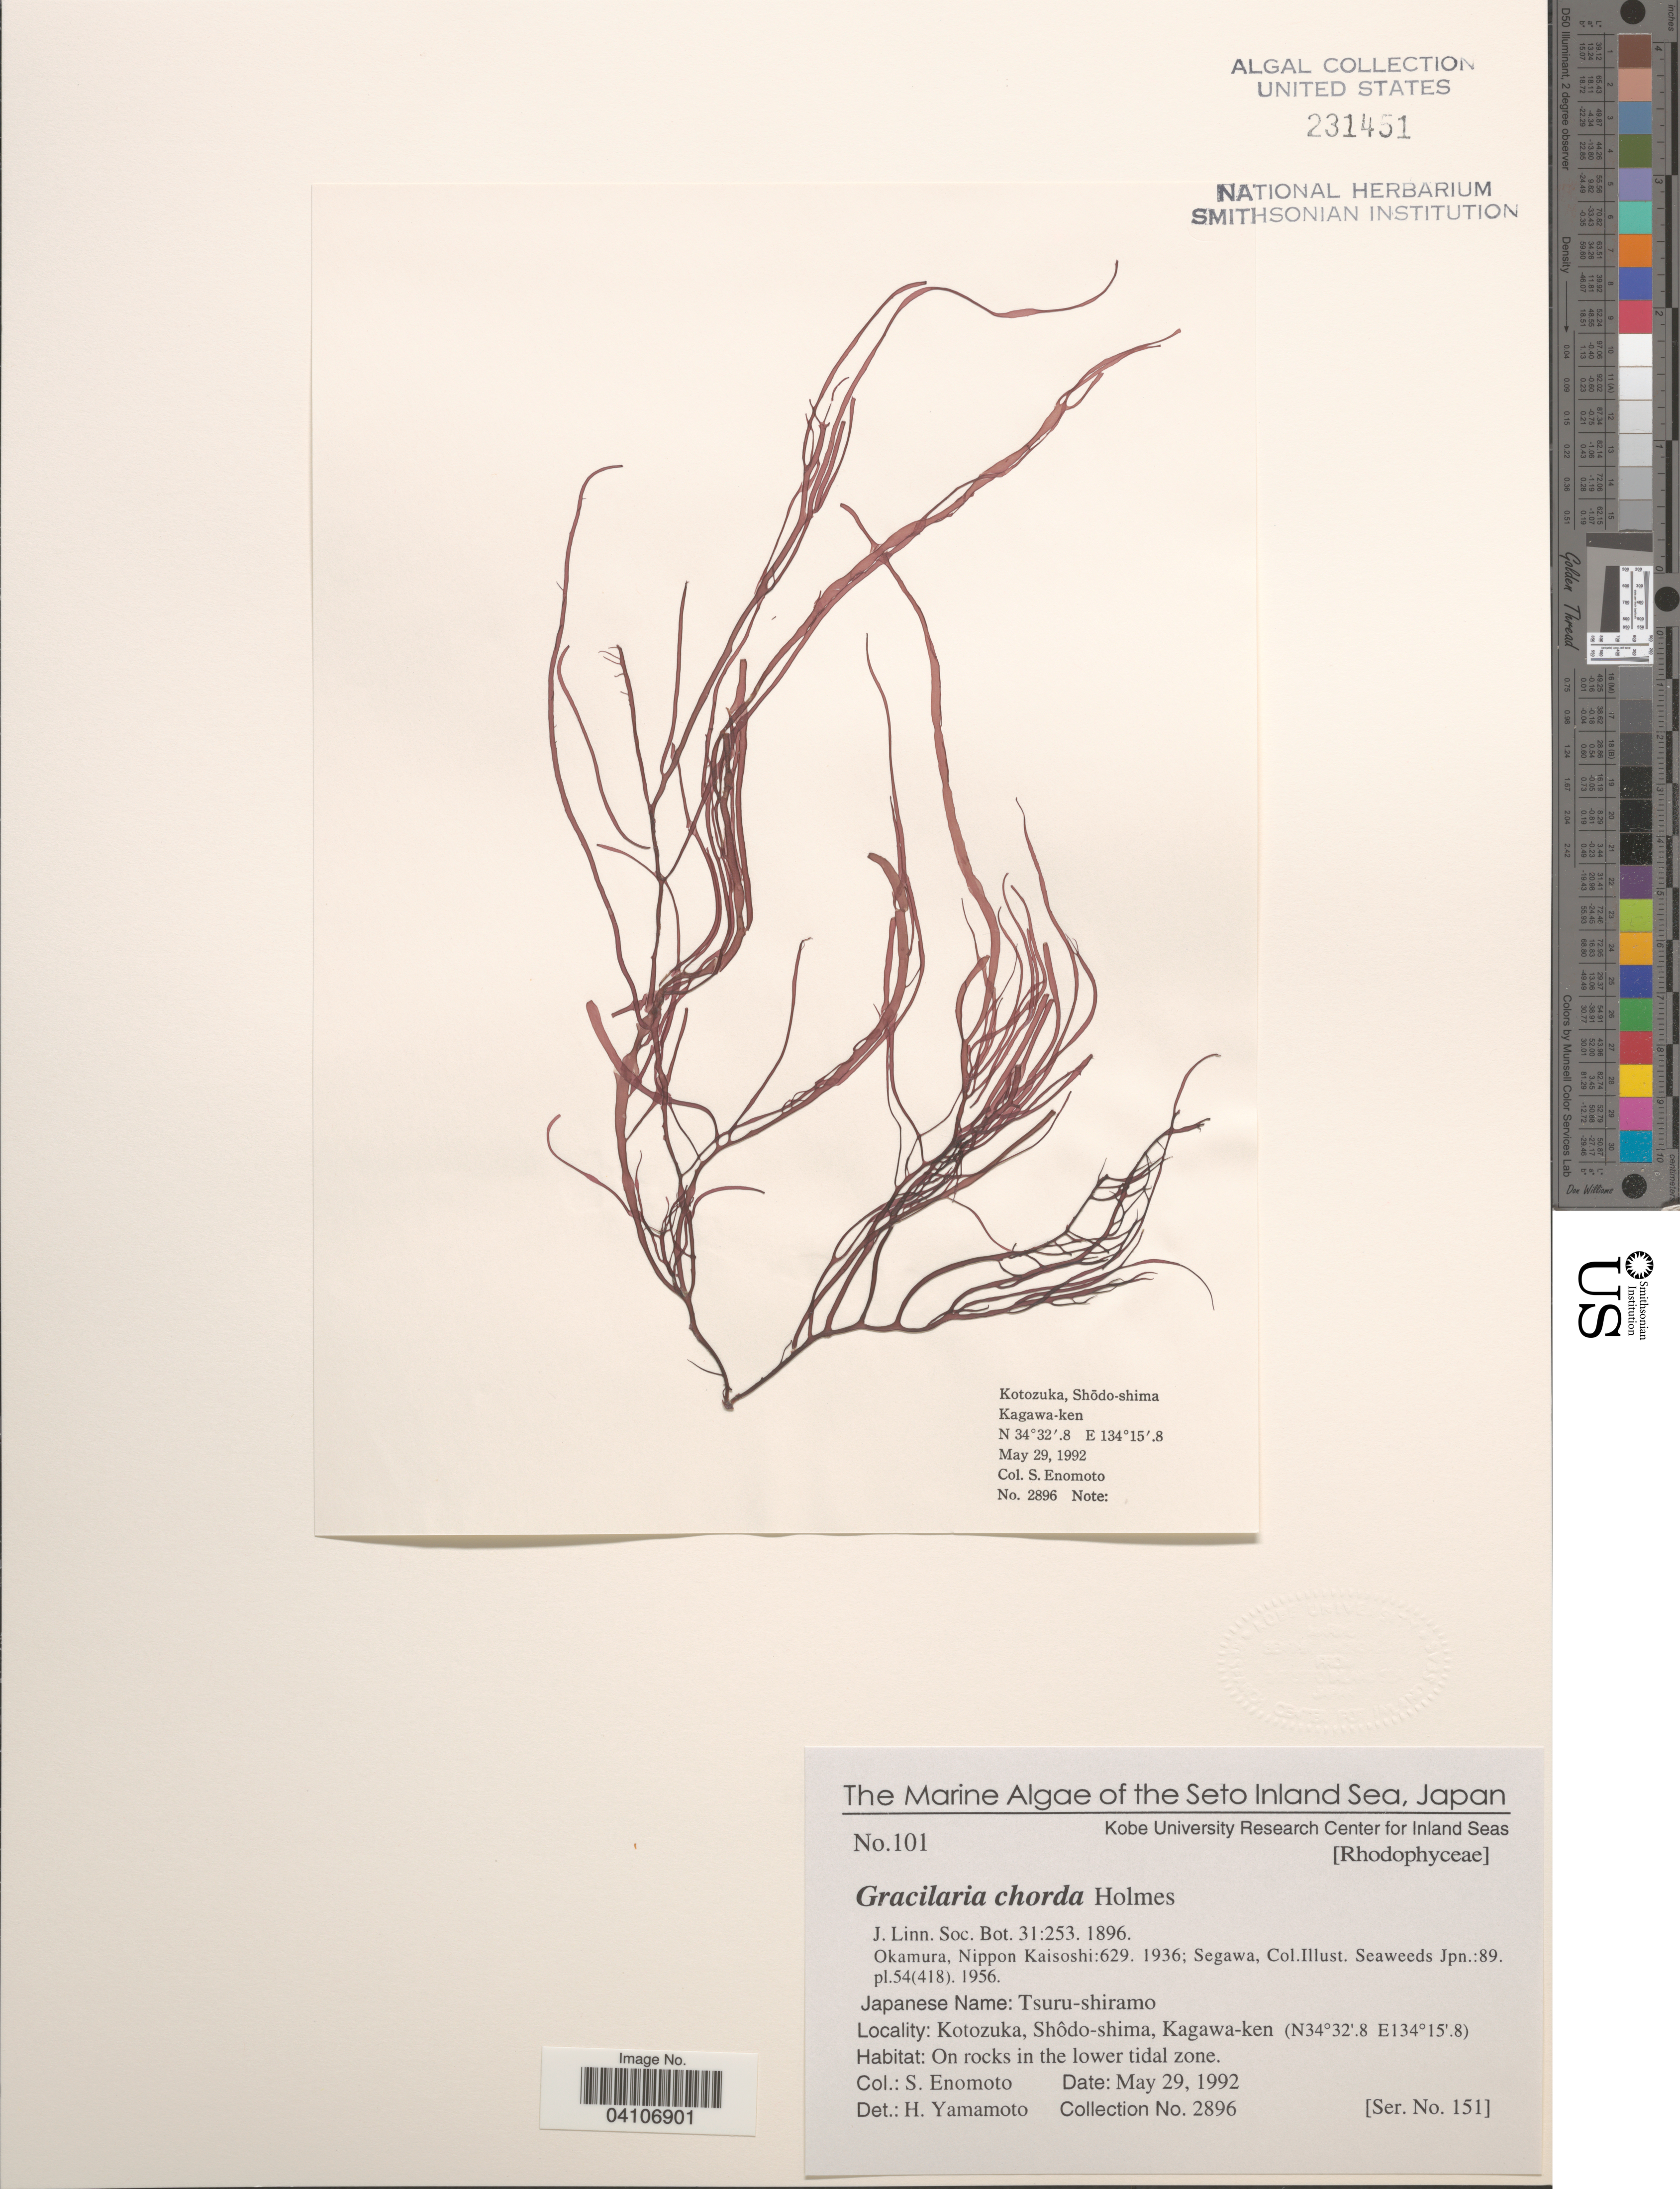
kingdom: Plantae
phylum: Rhodophyta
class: Florideophyceae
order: Acrochaetiales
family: Acrochaetiaceae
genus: Grania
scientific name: Grania efflorescens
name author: (J. Agardh) Kylin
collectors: S. Enomoto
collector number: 2896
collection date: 1992-05-29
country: Japan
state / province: Kagawa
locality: The Seto Inland Sea. Kotozuka, Shôdo-shima, Kagawa-ken. On rocks in the lower tidal zone.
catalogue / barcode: US 231451